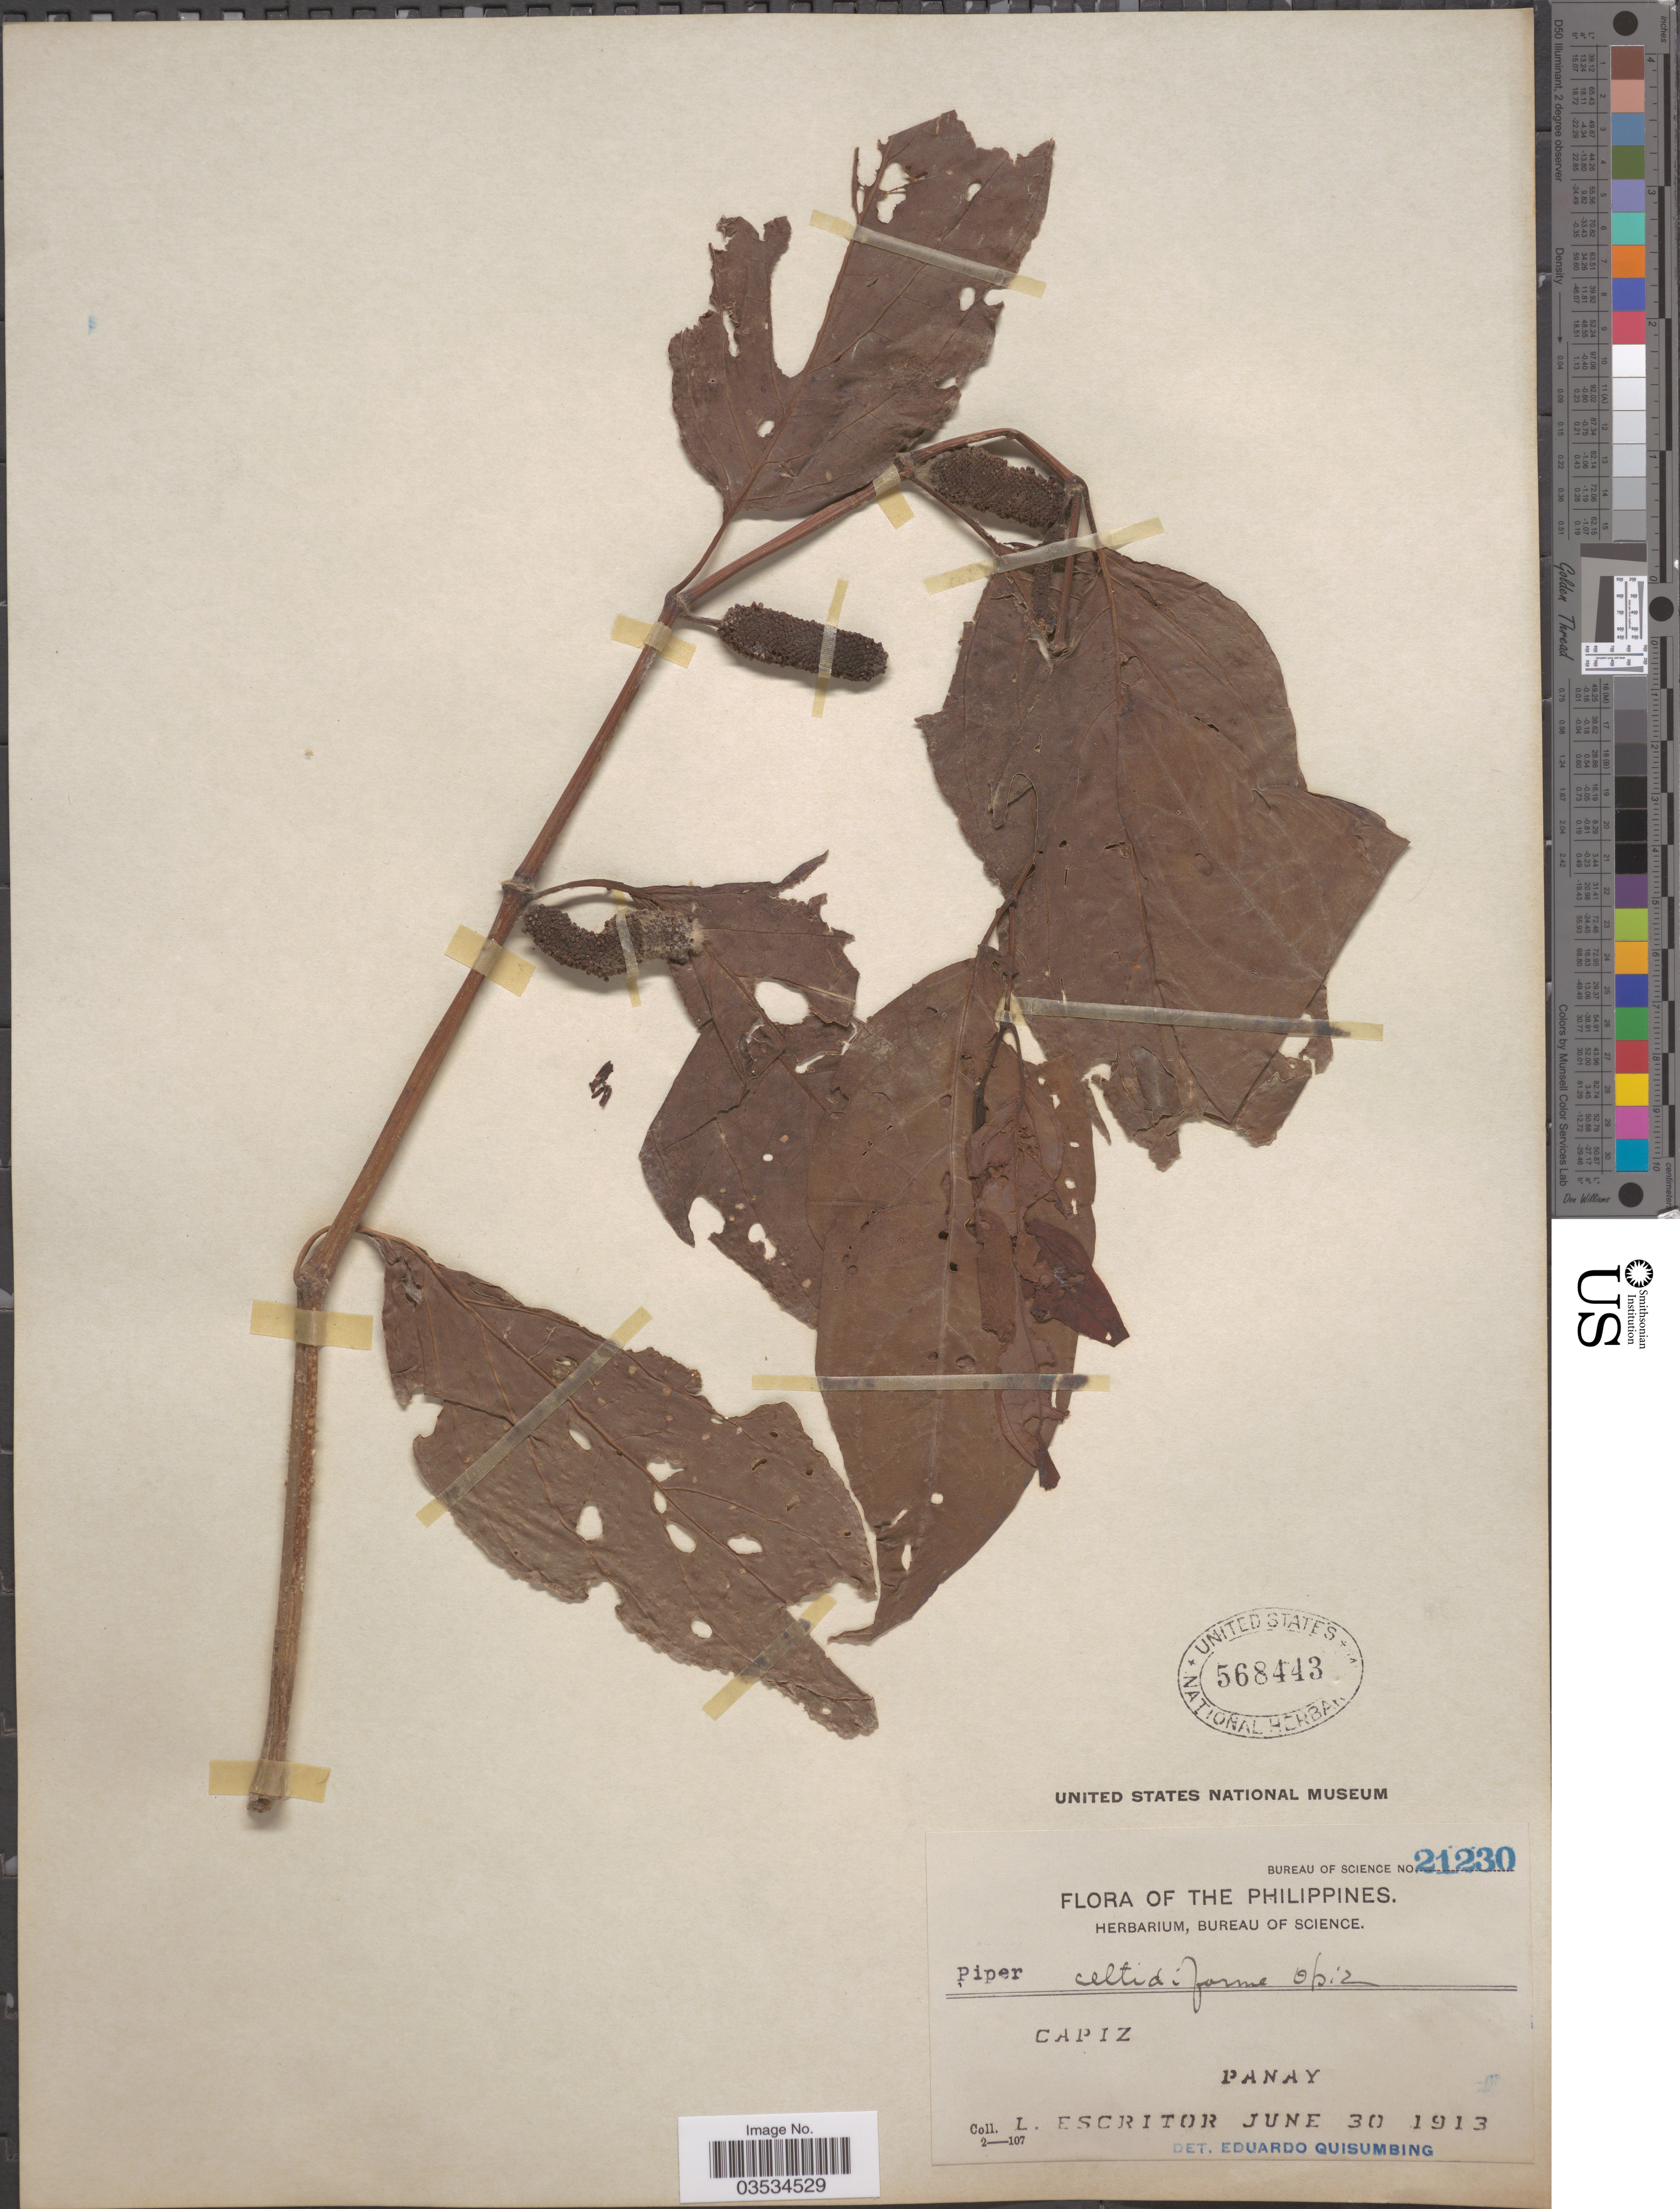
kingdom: Plantae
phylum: Tracheophyta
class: Magnoliopsida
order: Piperales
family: Piperaceae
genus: Piper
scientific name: Piper celtidiforme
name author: Opiz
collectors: L. Escritor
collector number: Bureau of Science 21230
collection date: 1913-06-30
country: Philippines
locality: Capiz. Panay.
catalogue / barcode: US 568443